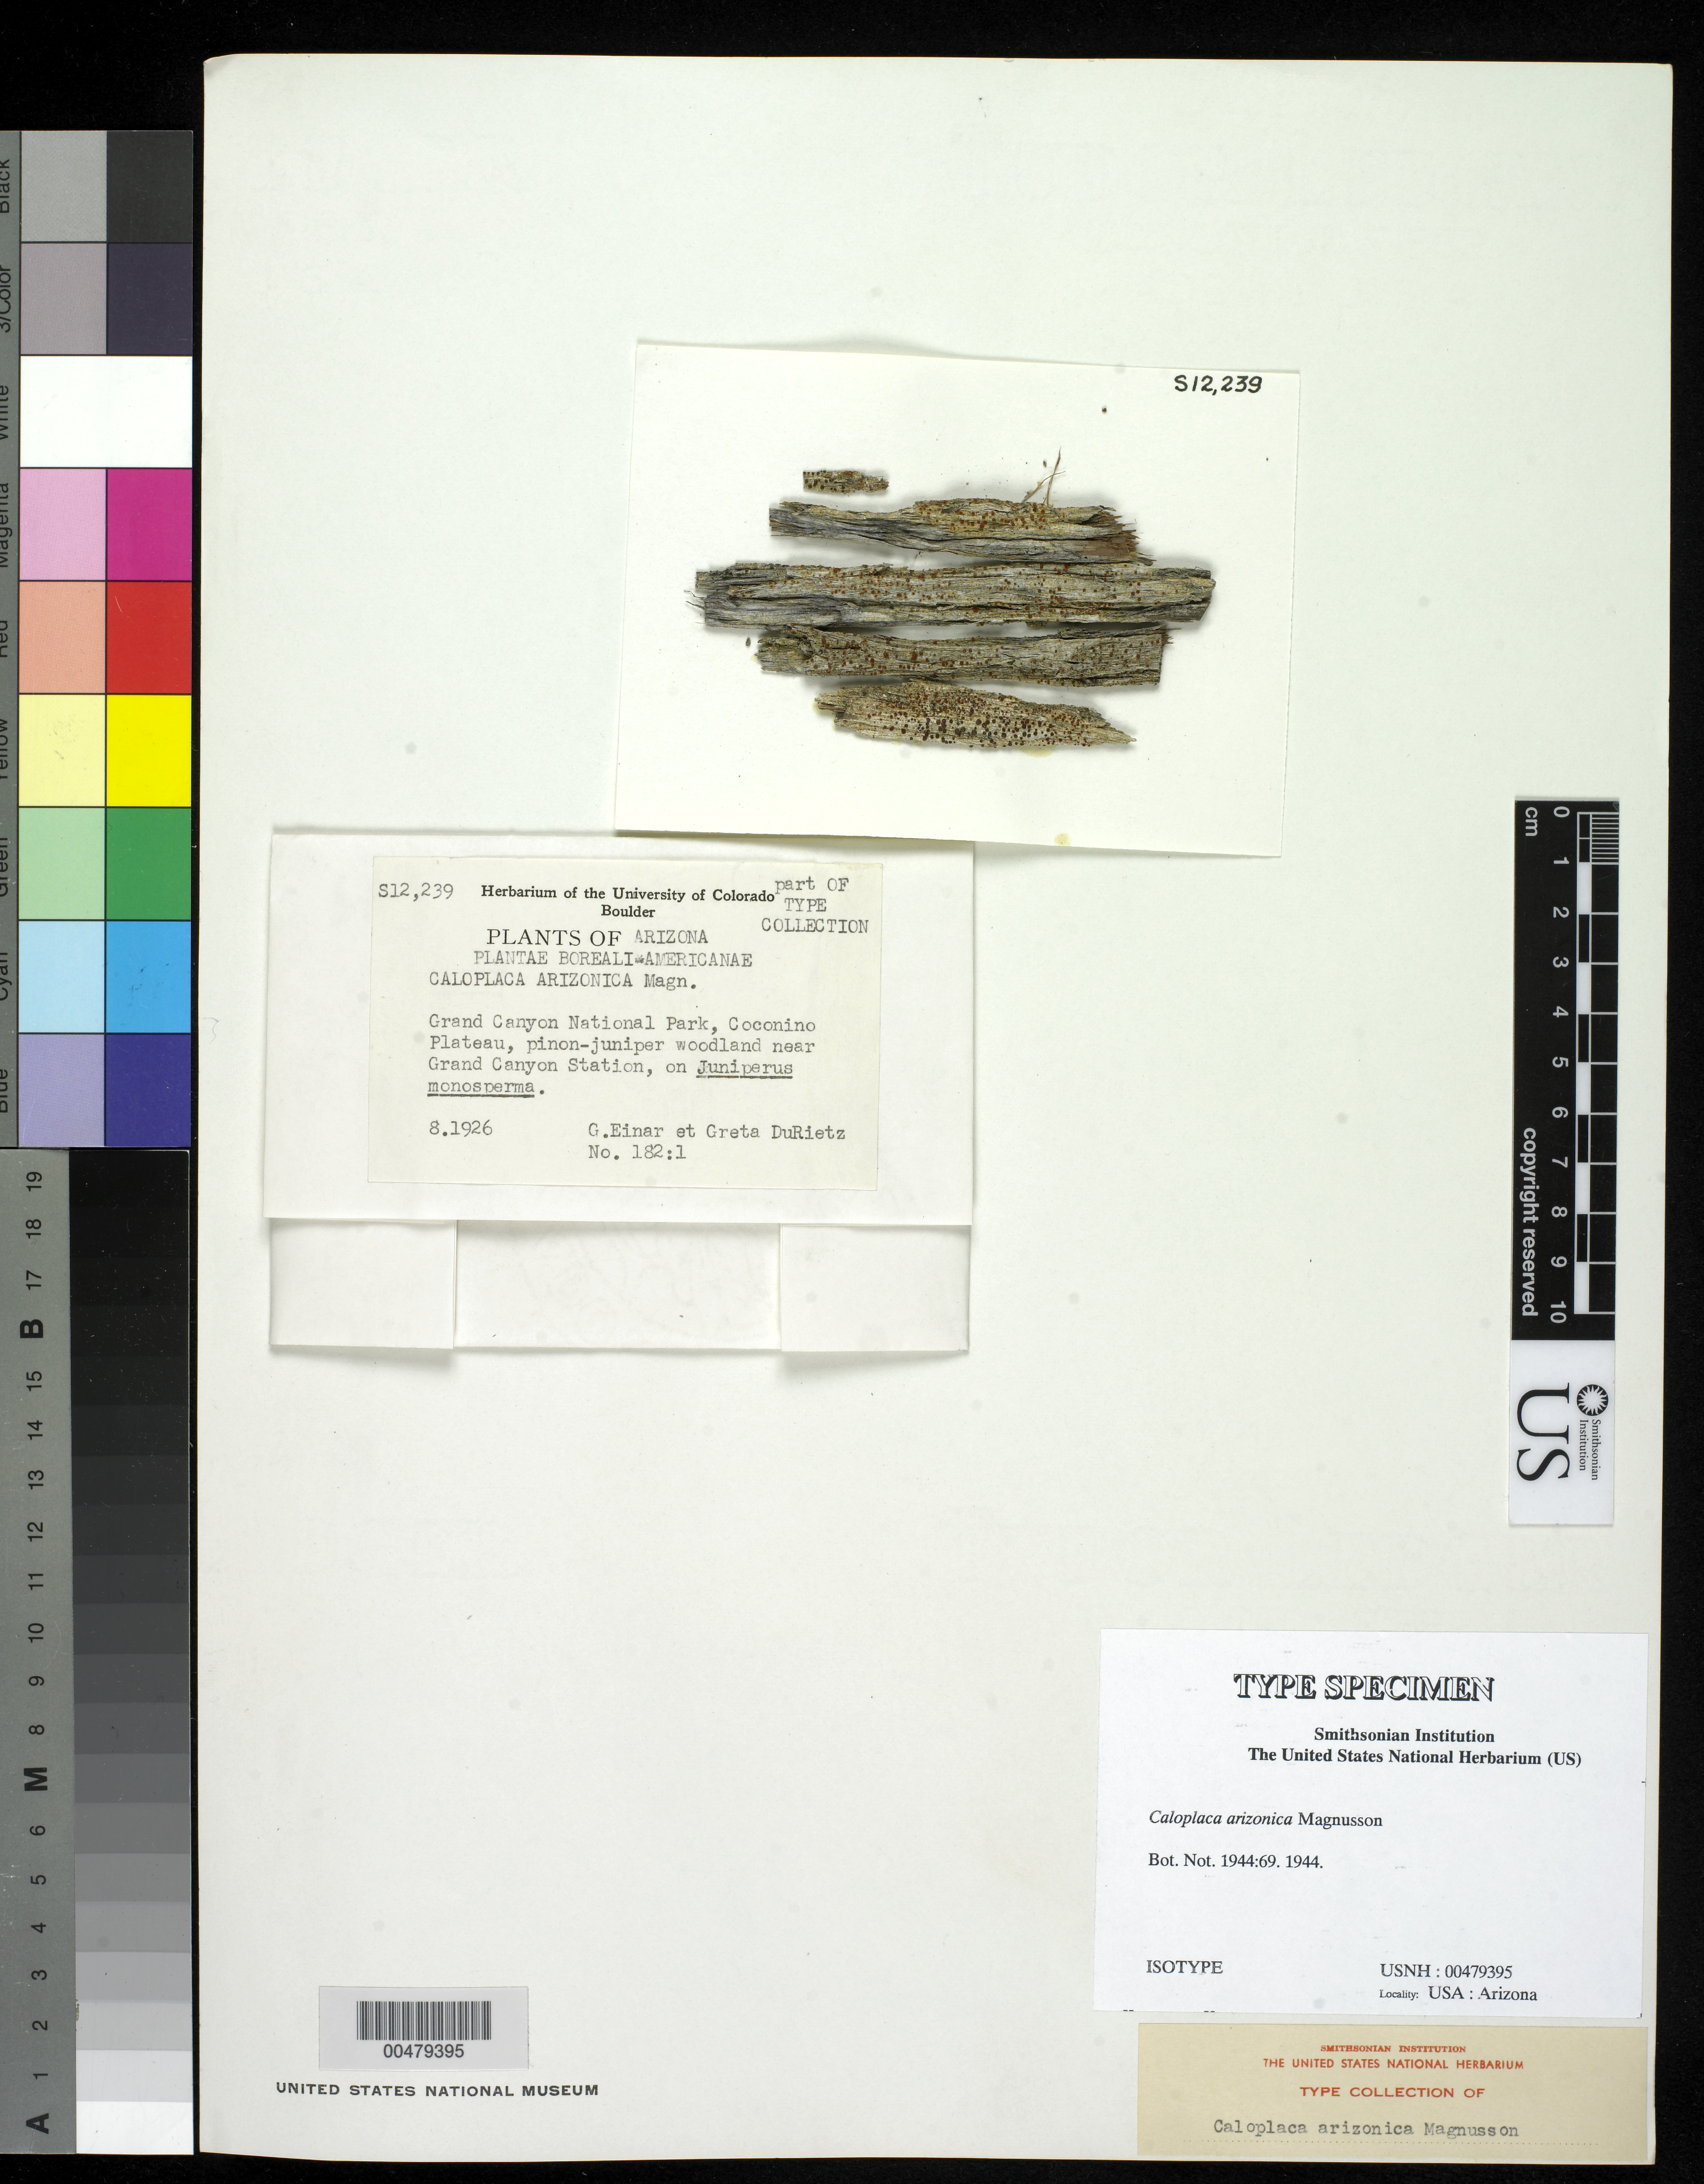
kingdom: Fungi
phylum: Ascomycota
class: Lecanoromycetes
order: Teloschistales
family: Teloschistaceae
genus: Caloplaca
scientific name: Caloplaca arizonica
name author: H. Magn.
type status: Isotype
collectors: G. E. Du Rietz & G. Du Rietz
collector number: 182:1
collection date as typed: Aug 1926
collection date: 1926-08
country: United States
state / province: Arizona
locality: Grand Canyon National Park, Coconino Plateau, woodland near Grand Canyon Station.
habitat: Pinyon-juniper woodland, on Juniperus monosperma